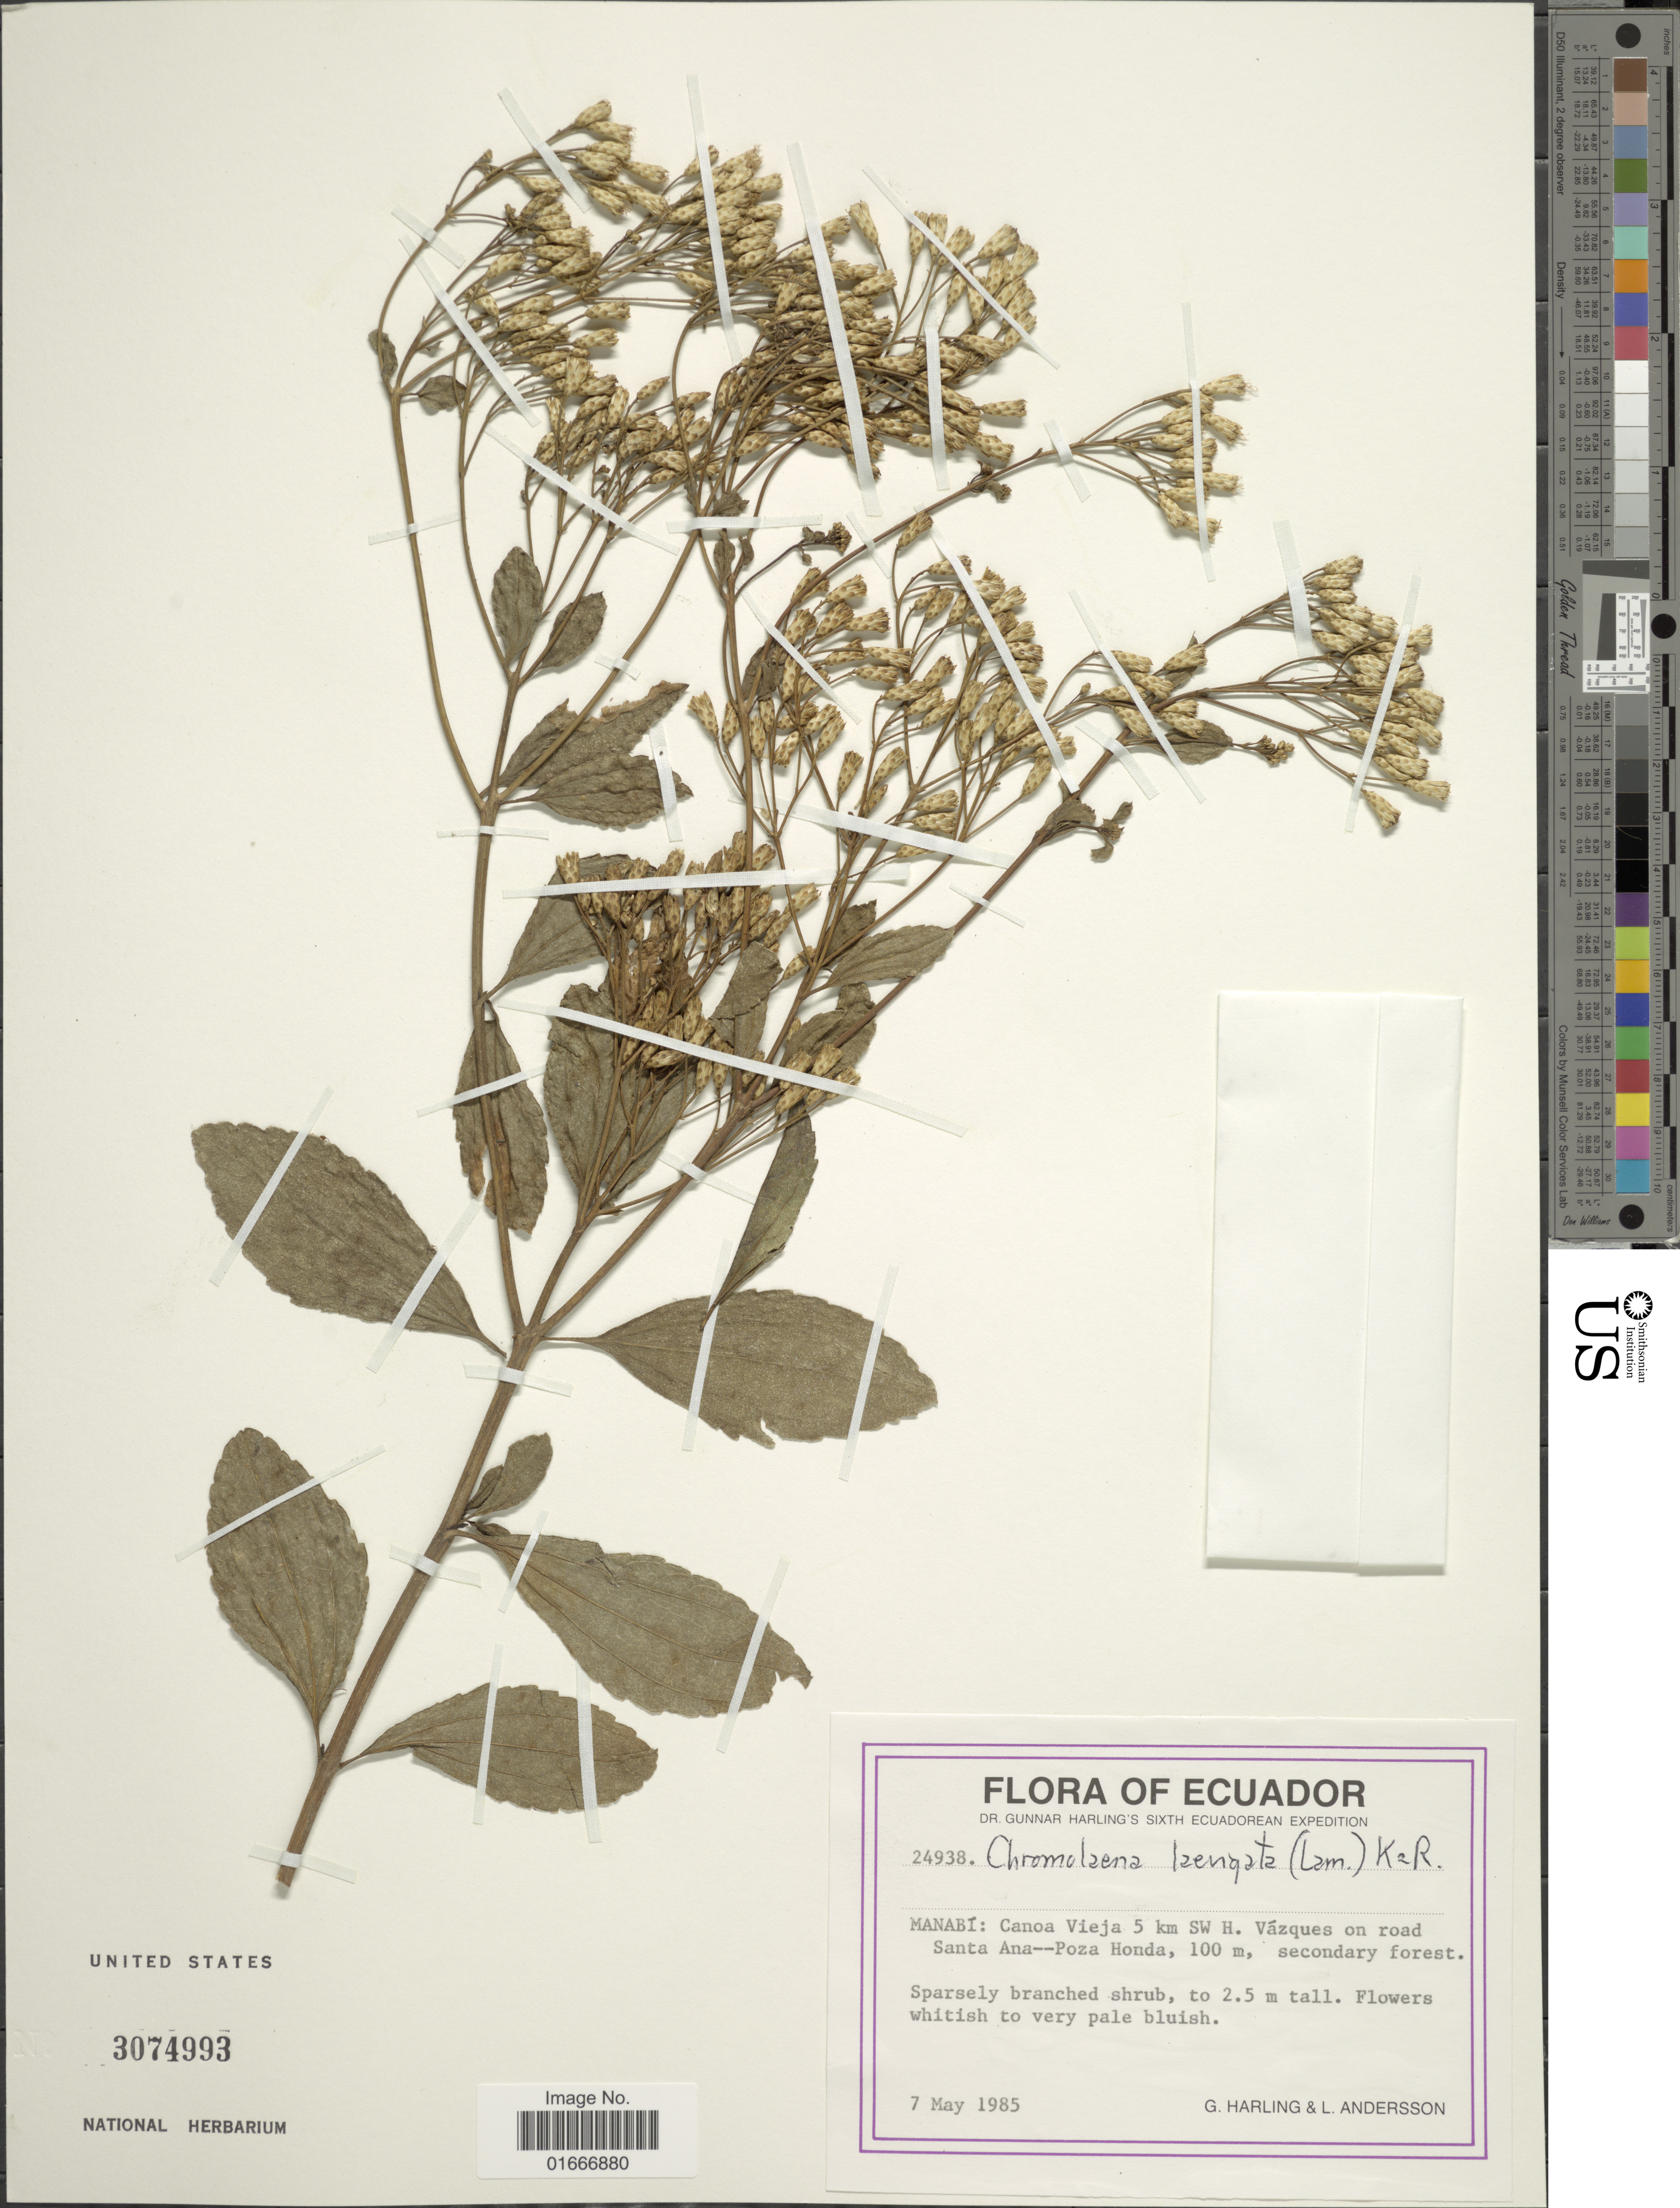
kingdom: Plantae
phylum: Tracheophyta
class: Magnoliopsida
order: Asterales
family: Asteraceae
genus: Chromolaena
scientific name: Chromolaena laevigata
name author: (Lam.) R.M. King & H. Rob.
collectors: G. Harling & L. Andersson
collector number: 24938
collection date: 1985-05-07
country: Ecuador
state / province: Manabí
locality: Ecuador. Manabí: Canoa Vieja 5 km SW H. Vazques on road Santa Ana--Poza Honda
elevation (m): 100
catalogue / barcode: US 3074993